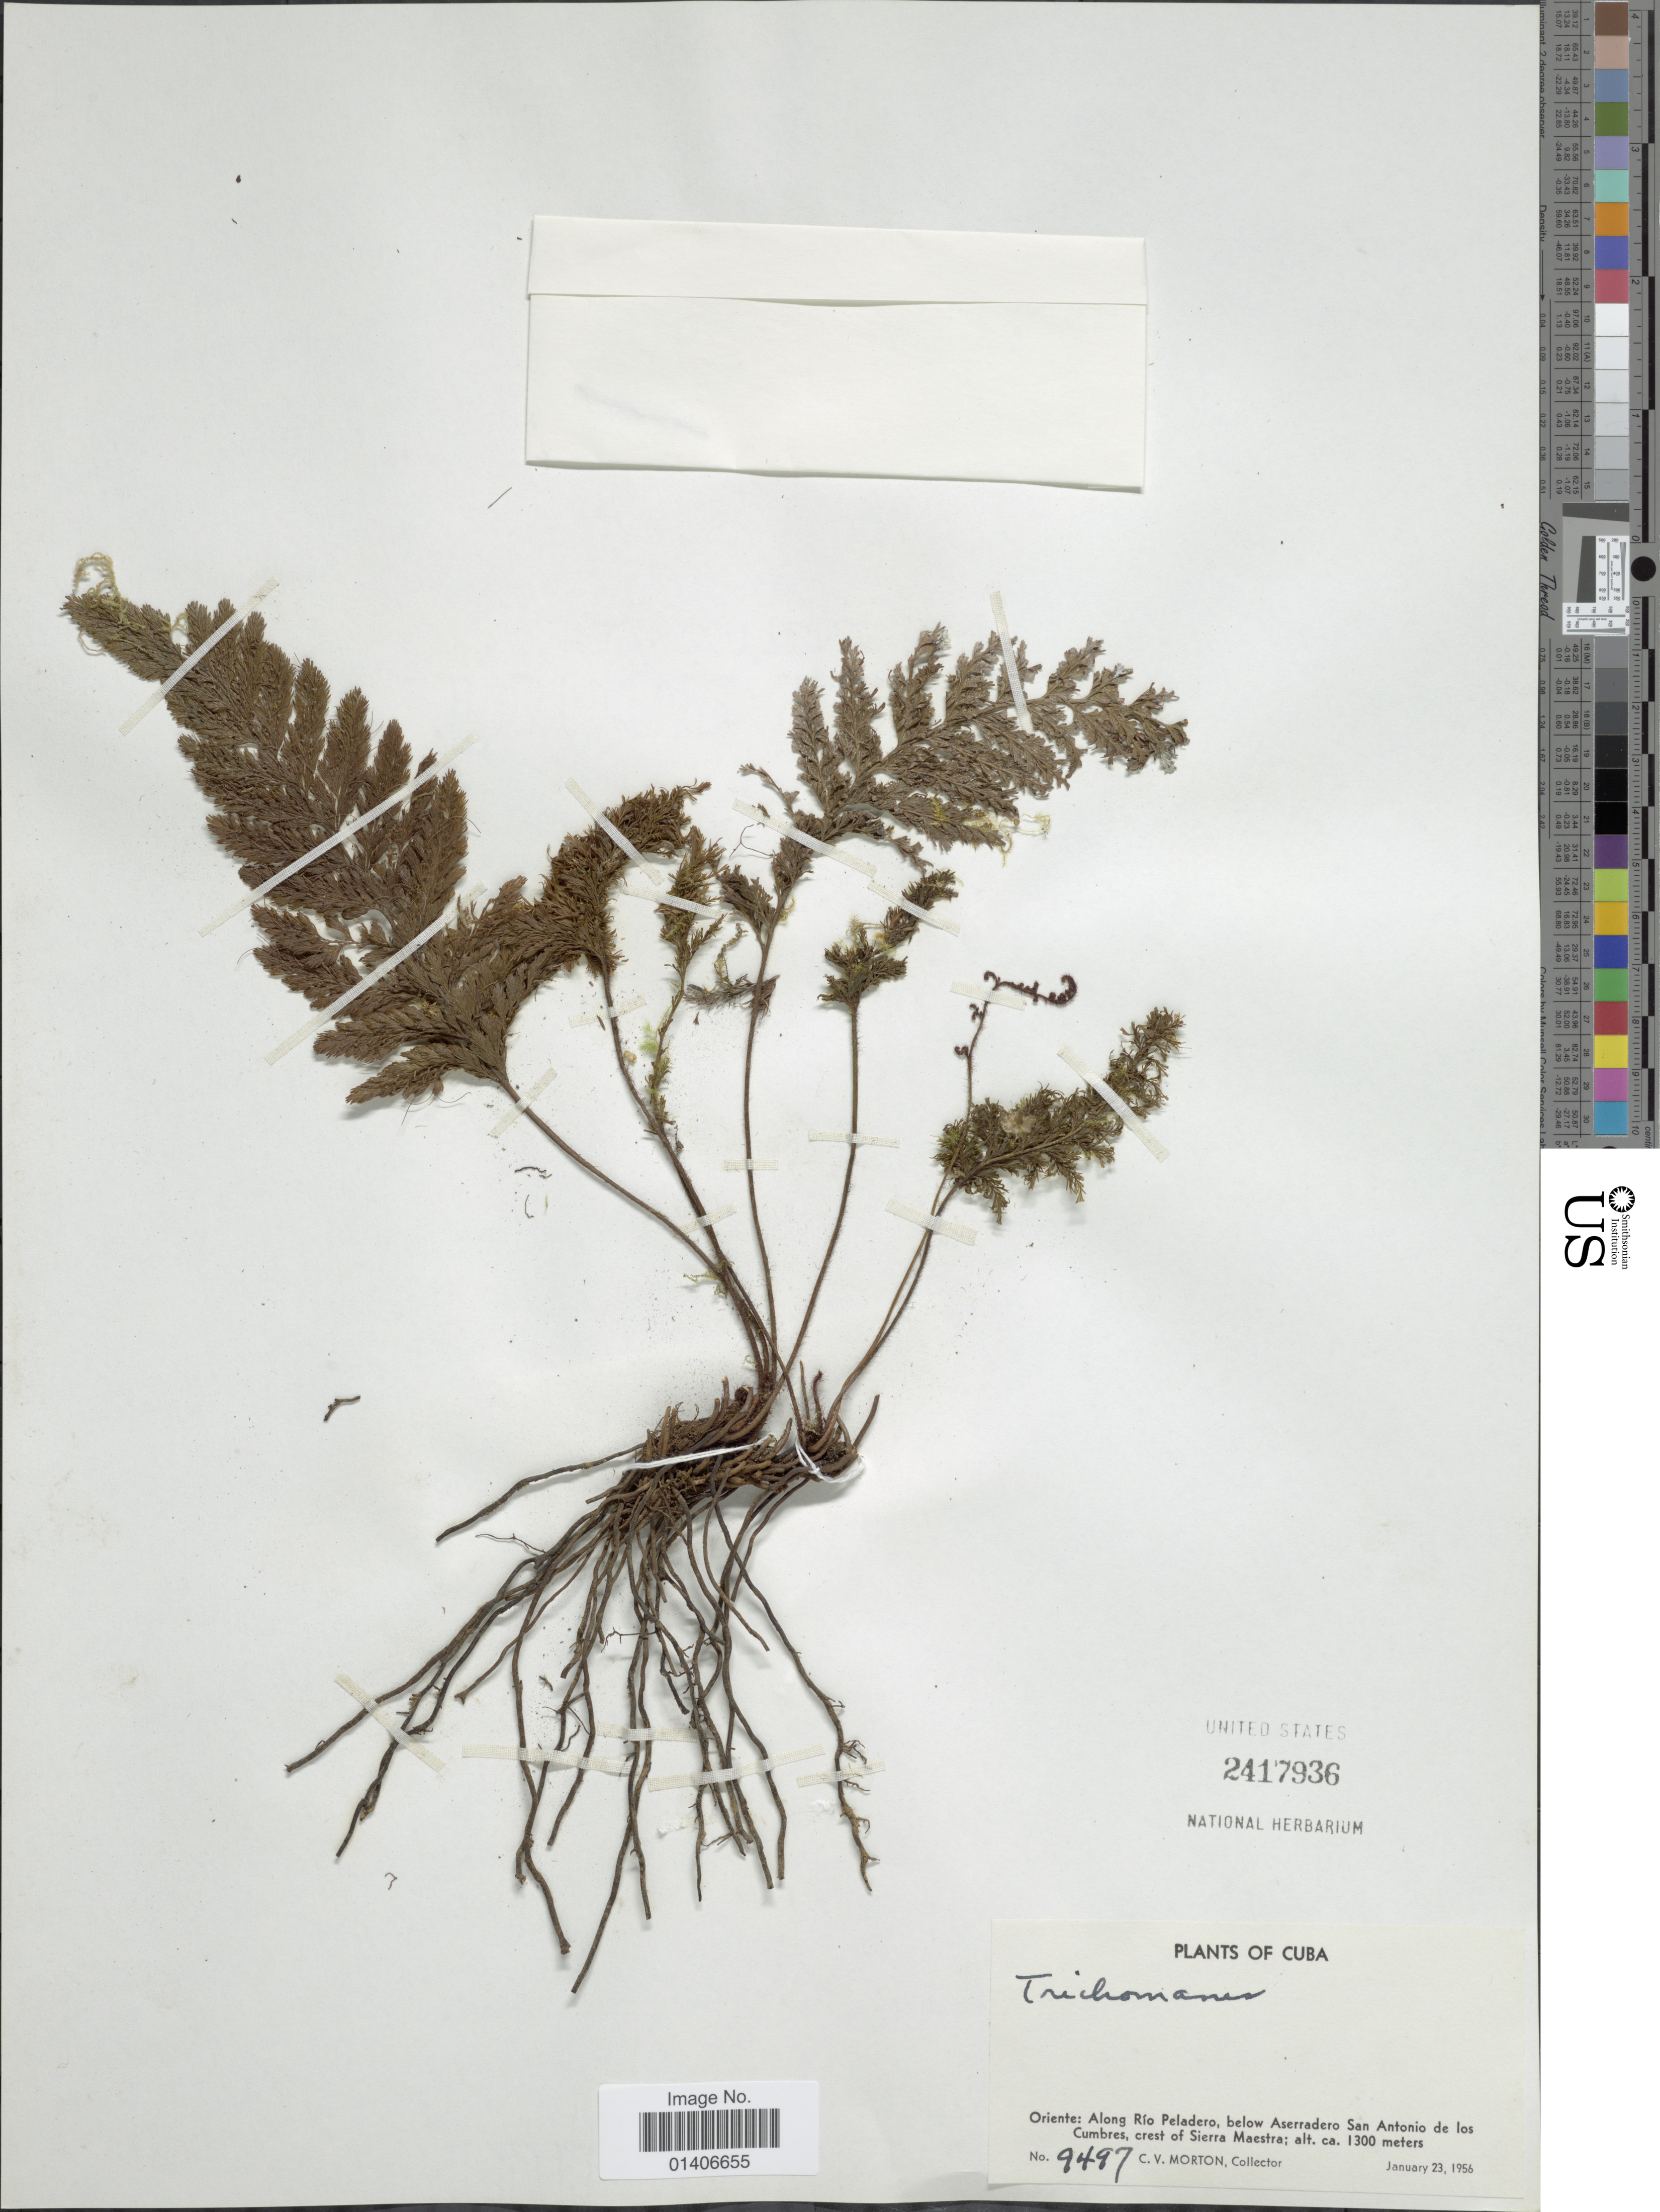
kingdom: Plantae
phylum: Tracheophyta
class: Polypodiopsida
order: Hymenophyllales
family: Hymenophyllaceae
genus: Abrodictyum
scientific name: Abrodictyum rigidum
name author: (Sw.) Ebihara & Dubuisson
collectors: C. V. Morton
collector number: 9497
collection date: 1956-01-23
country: Cuba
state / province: Oriente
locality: Along Río Peladero, below Aserradero San Antonio de los Cumbres, crest of Sierra Maestra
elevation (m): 1300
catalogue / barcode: US 2417936